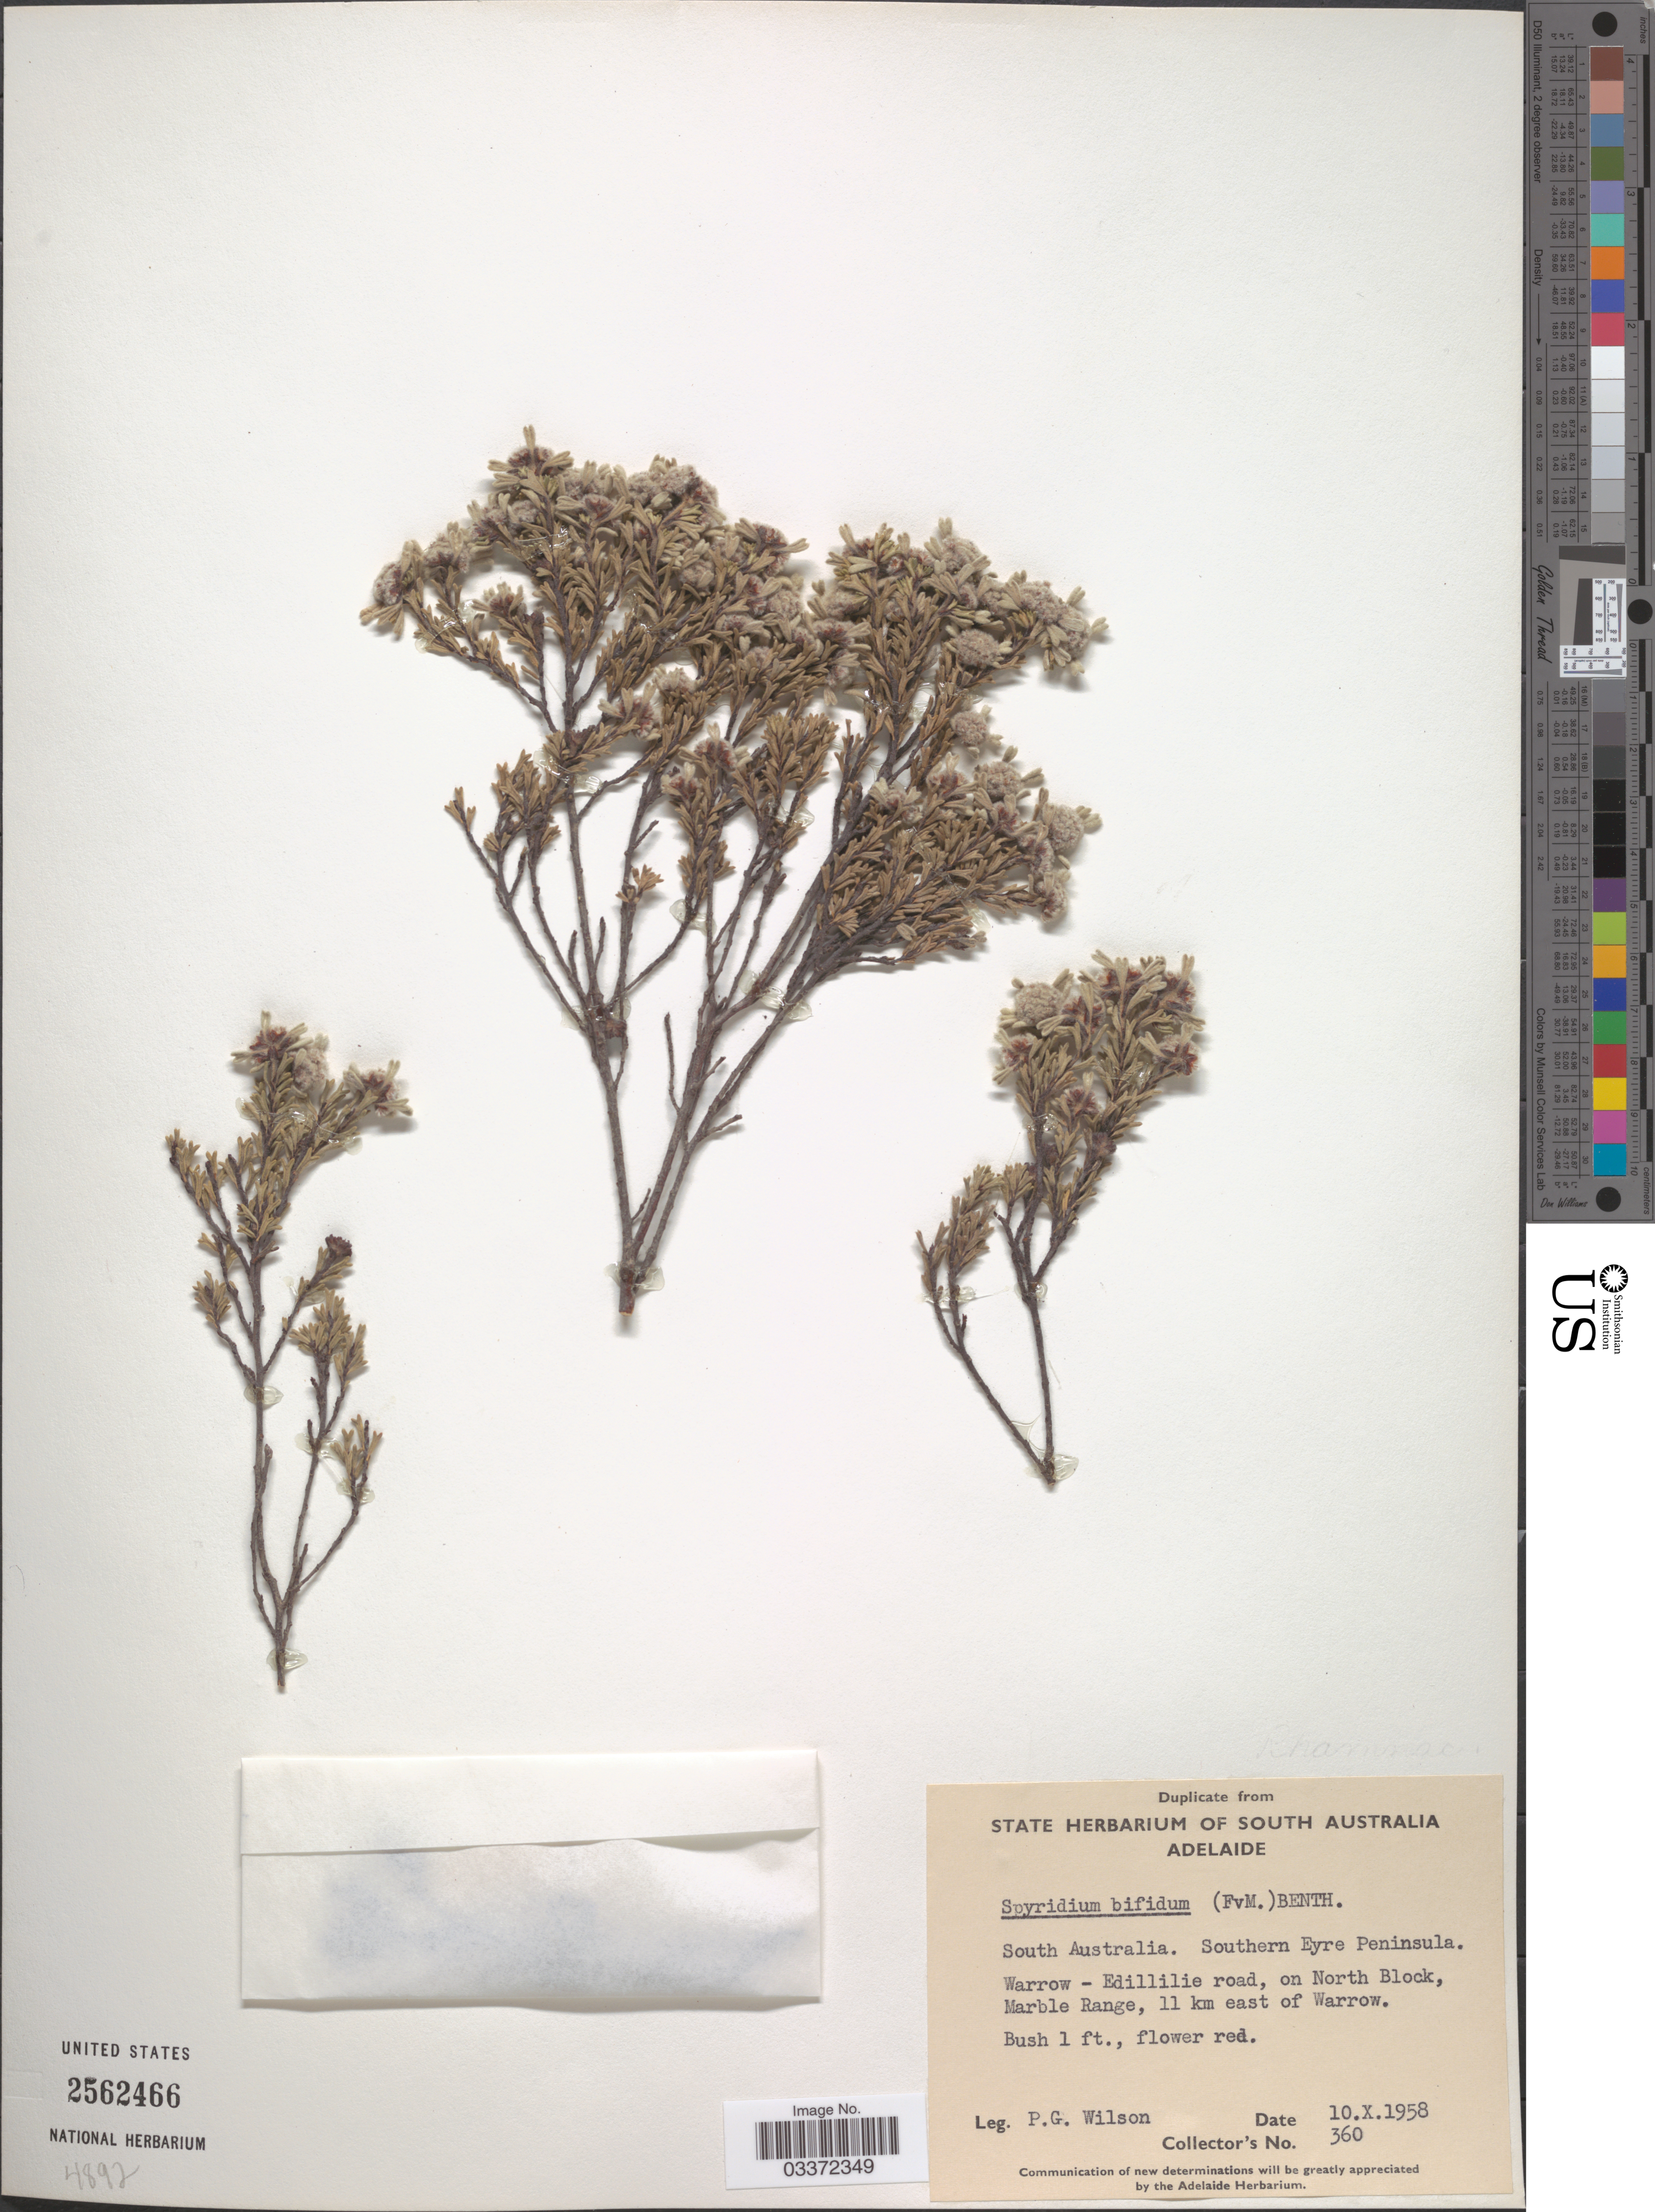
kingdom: Plantae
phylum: Tracheophyta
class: Magnoliopsida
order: Rosales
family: Rhamnaceae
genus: Spyridium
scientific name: Spyridium bifidum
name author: F. Muell. ex Benth.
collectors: P. G. Wilson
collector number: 360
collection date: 1958-10-10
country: Australia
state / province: South Australia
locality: Southern Eyre Peninsula, Warrow-Edillilie road, on North Block, Marble Range, 11 km east of Warrow.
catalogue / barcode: US 2562466